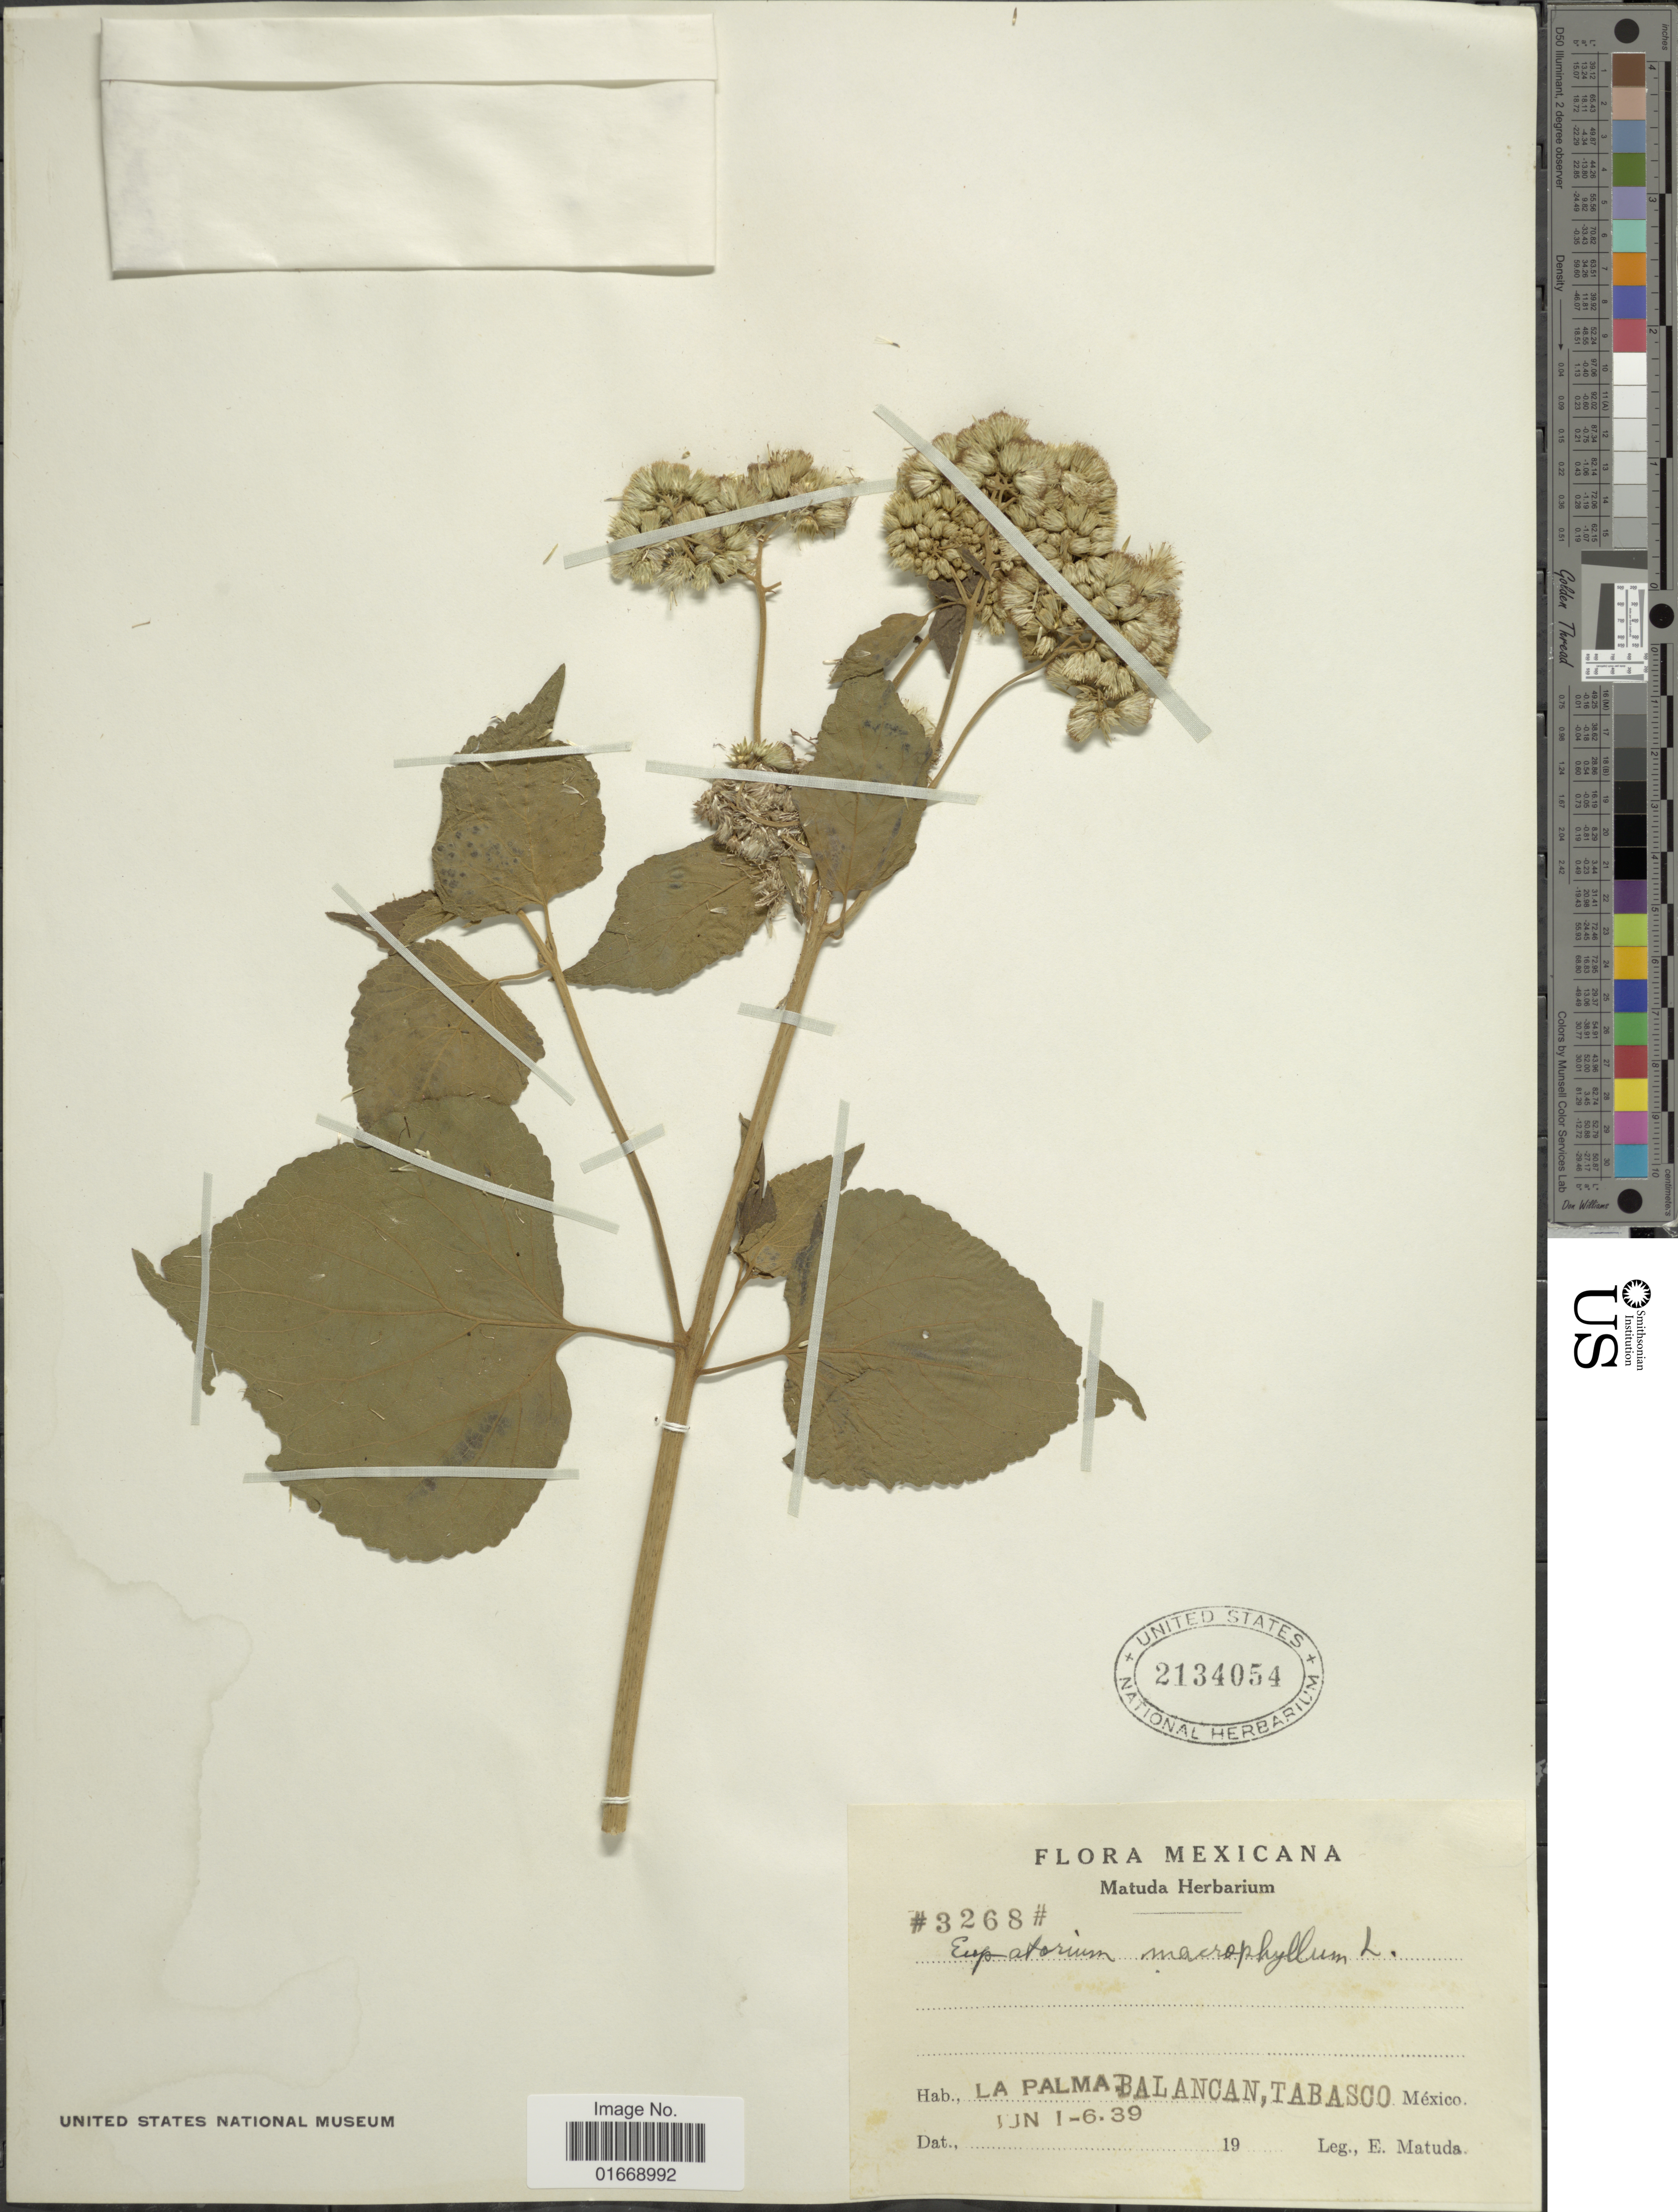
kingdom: Plantae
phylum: Tracheophyta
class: Magnoliopsida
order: Asterales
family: Asteraceae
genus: Hebeclinium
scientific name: Hebeclinium macrophyllum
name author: (L.) DC.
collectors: E. Matuda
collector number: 3268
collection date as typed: Transcribed d/m/y: 1/6/39 to 6/6/39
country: Mexico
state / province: Tabasco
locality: Mexicana, La Palma, Balancan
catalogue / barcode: US 2134054